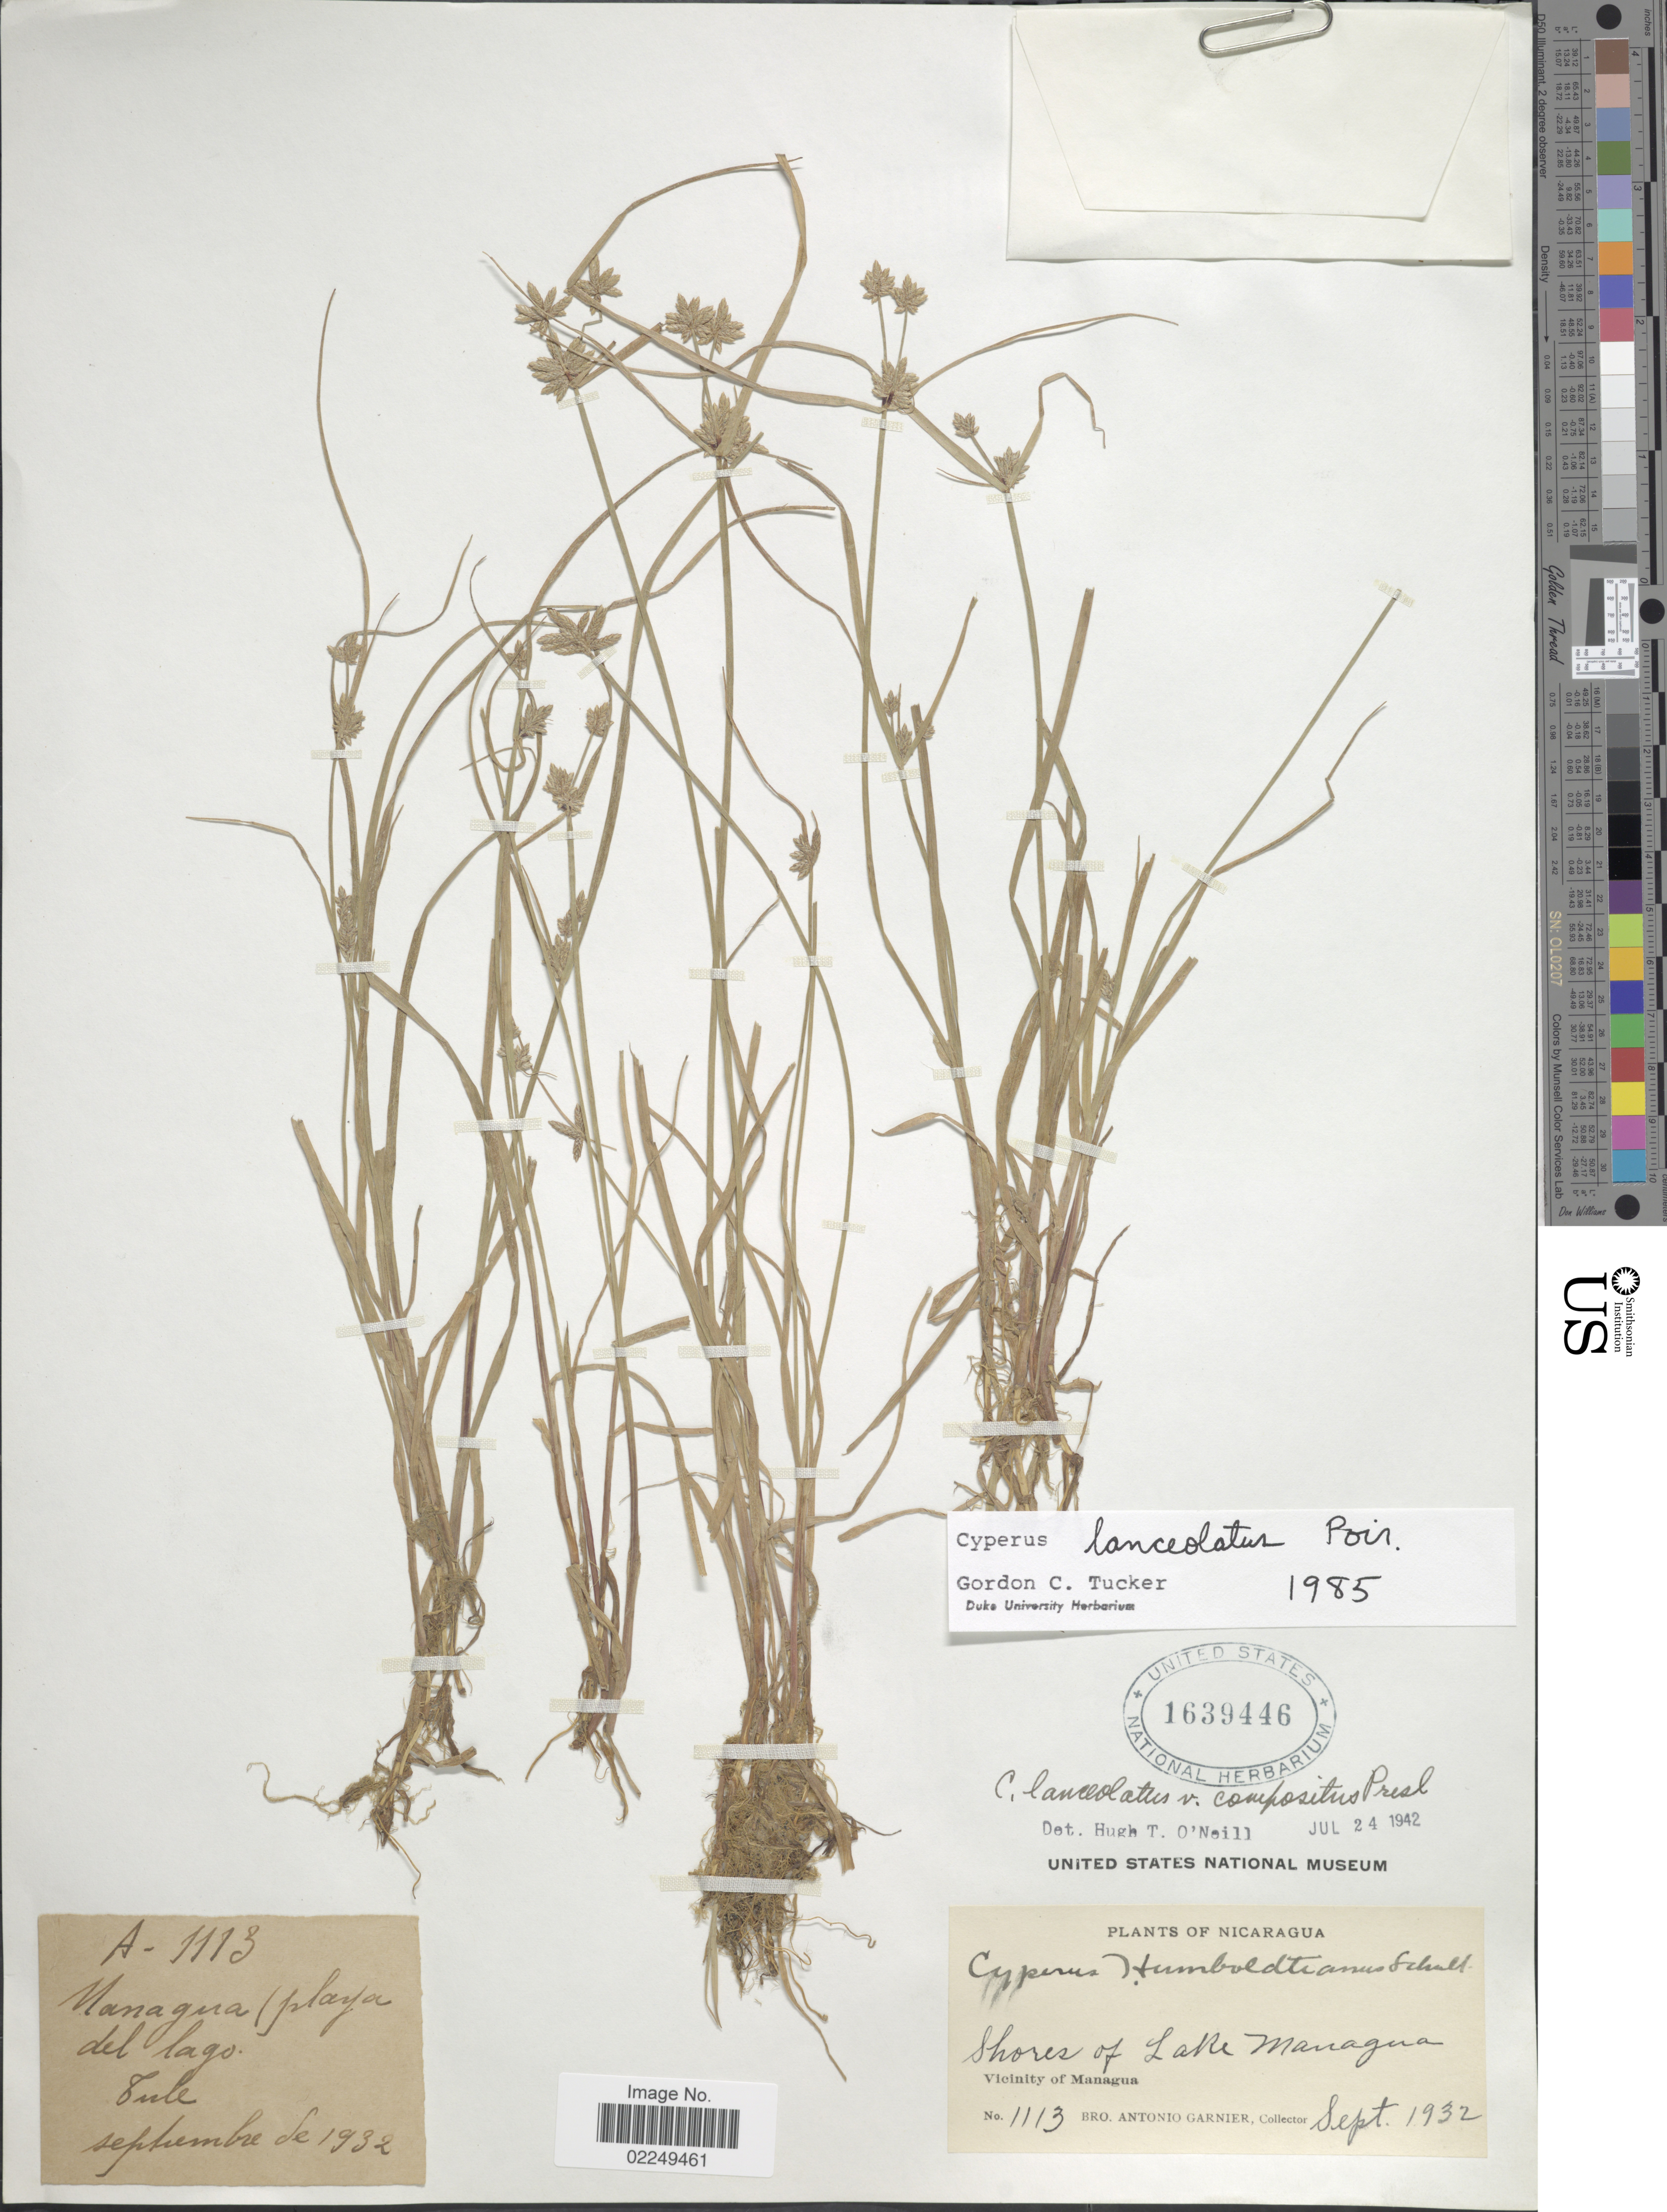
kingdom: Plantae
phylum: Tracheophyta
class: Liliopsida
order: Poales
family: Cyperaceae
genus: Cyperus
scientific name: Cyperus lanceolatus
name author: Poir.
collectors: Bro. A. Garnier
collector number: A-1113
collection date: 1932-09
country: Nicaragua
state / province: Managua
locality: Shores of Lake Managua, Vicinity of Managua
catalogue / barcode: US 1639446